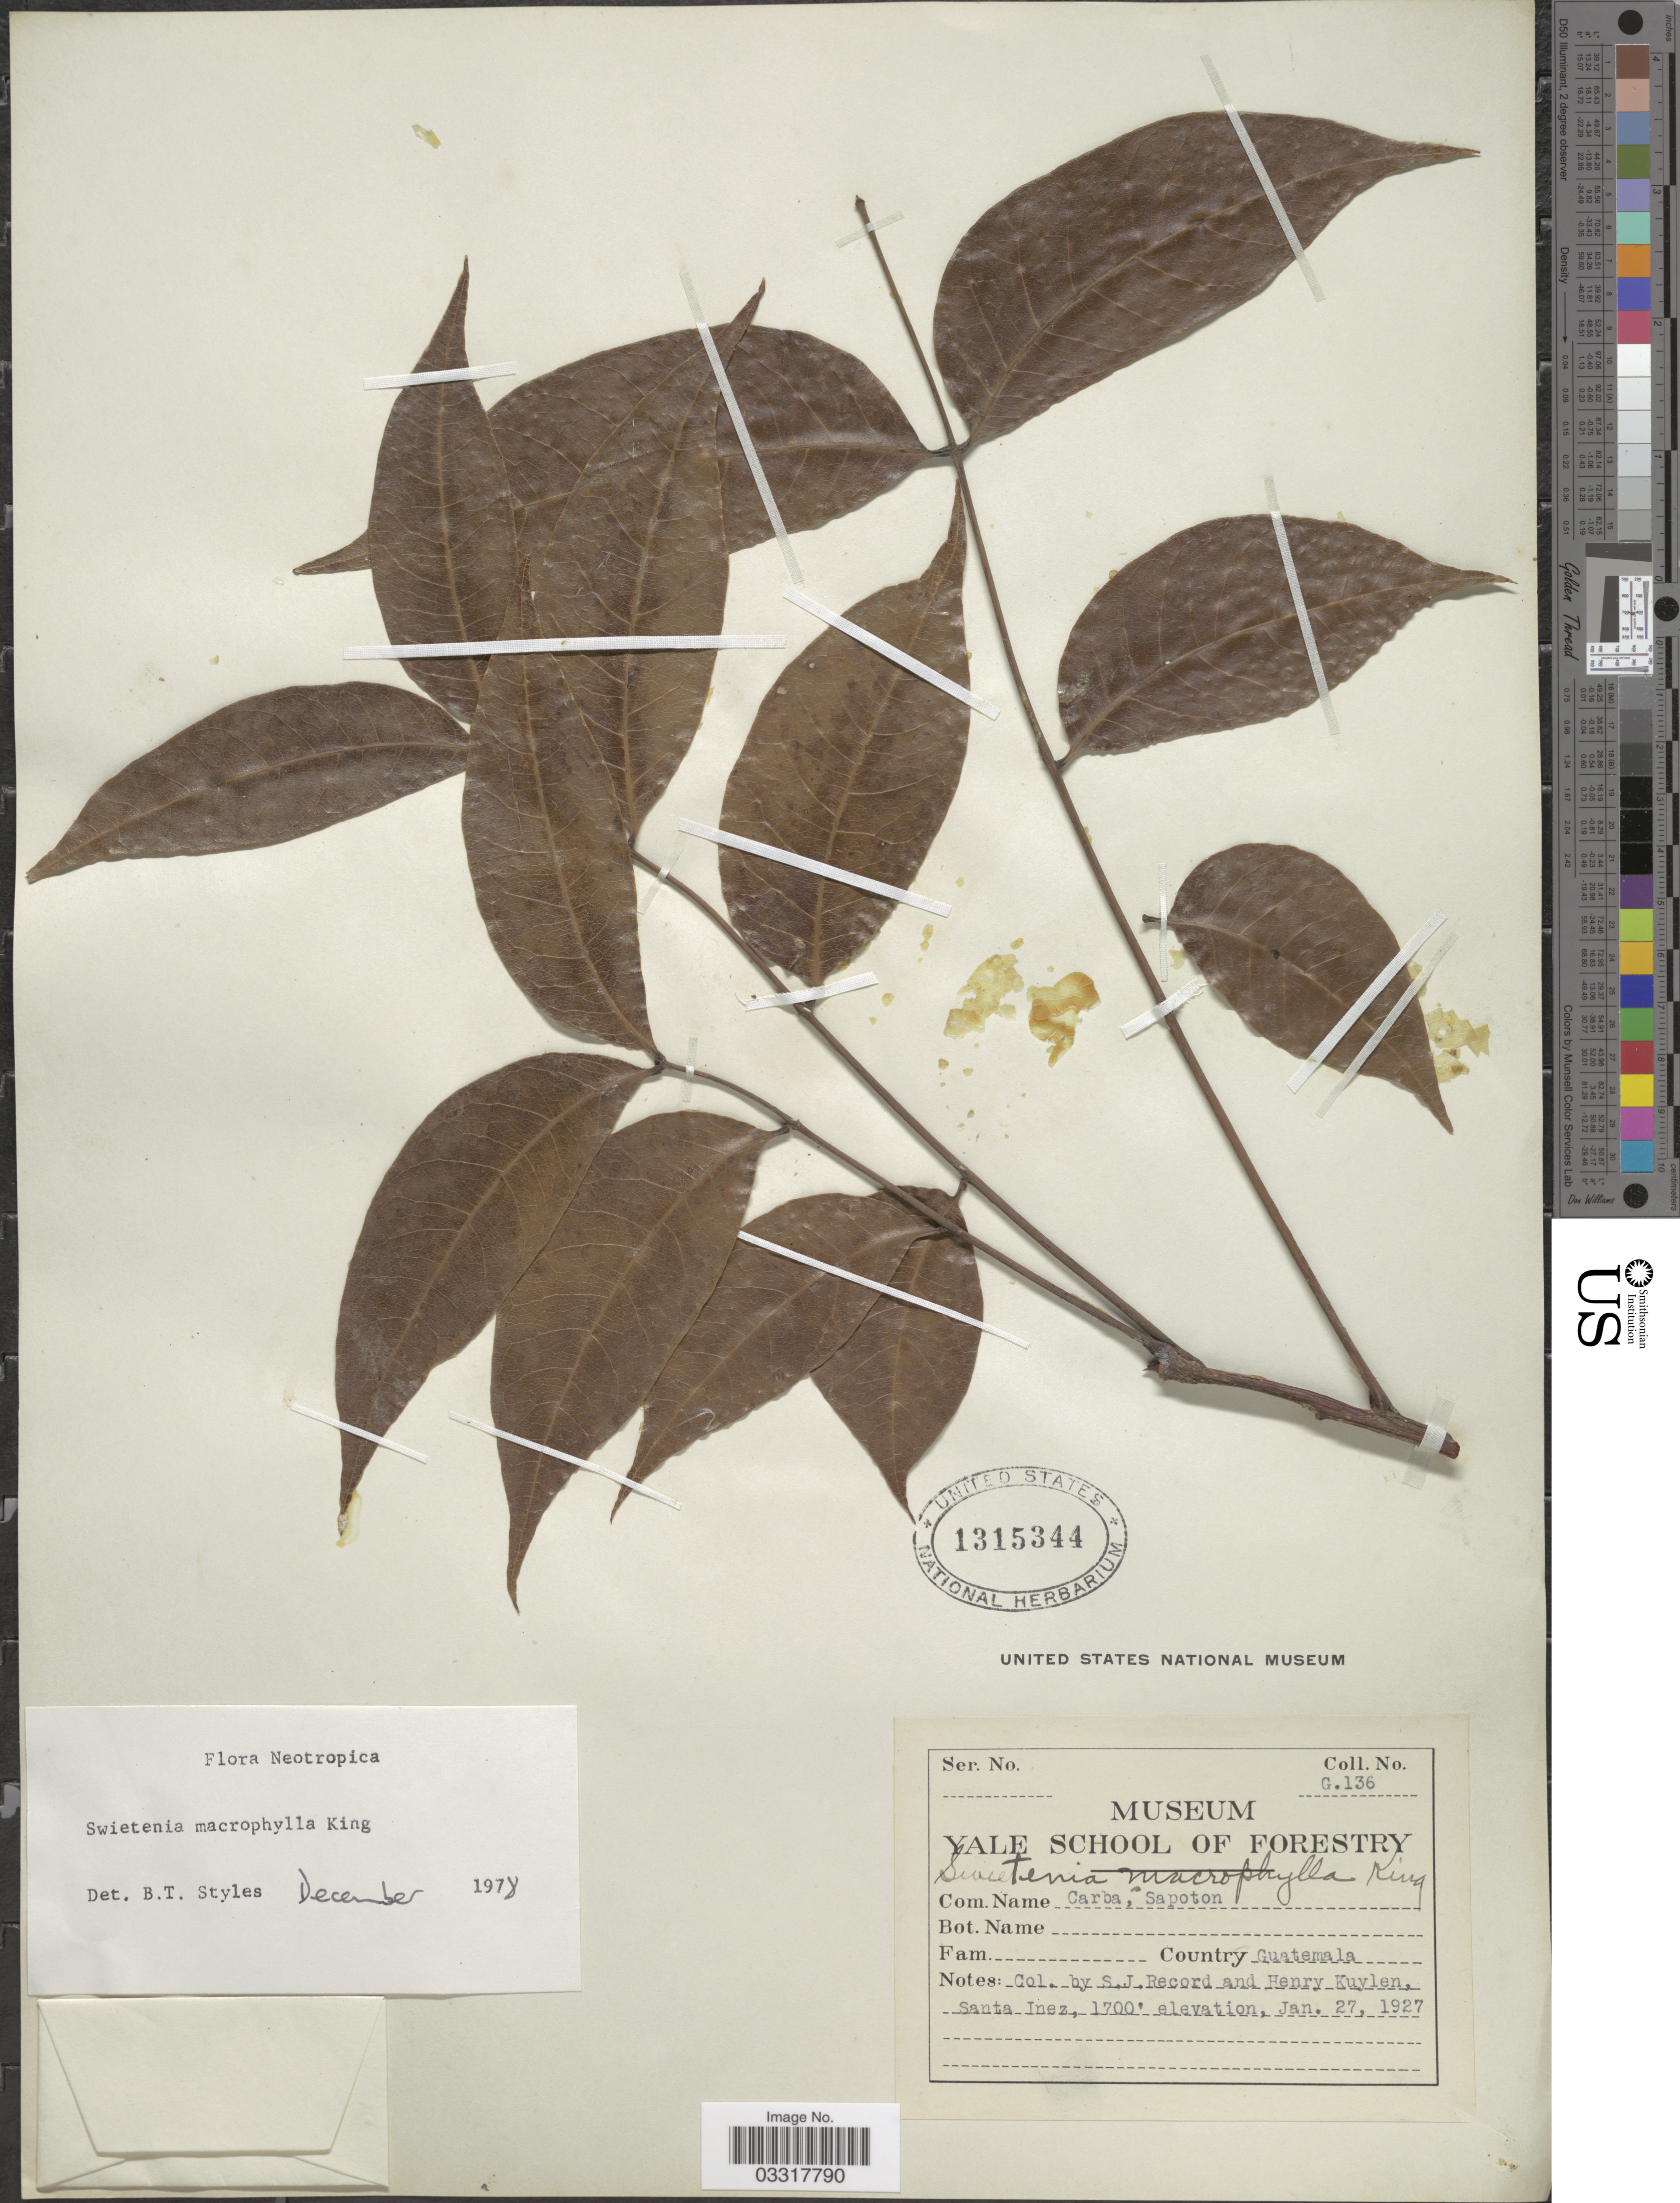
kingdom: Plantae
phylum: Tracheophyta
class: Magnoliopsida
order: Sapindales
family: Meliaceae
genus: Swietenia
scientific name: Swietenia macrophylla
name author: King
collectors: S. J. Record & H. Kuylen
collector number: G.136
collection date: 1927-01-27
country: Guatemala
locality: Santa Inez.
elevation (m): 518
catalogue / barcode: US 1315344